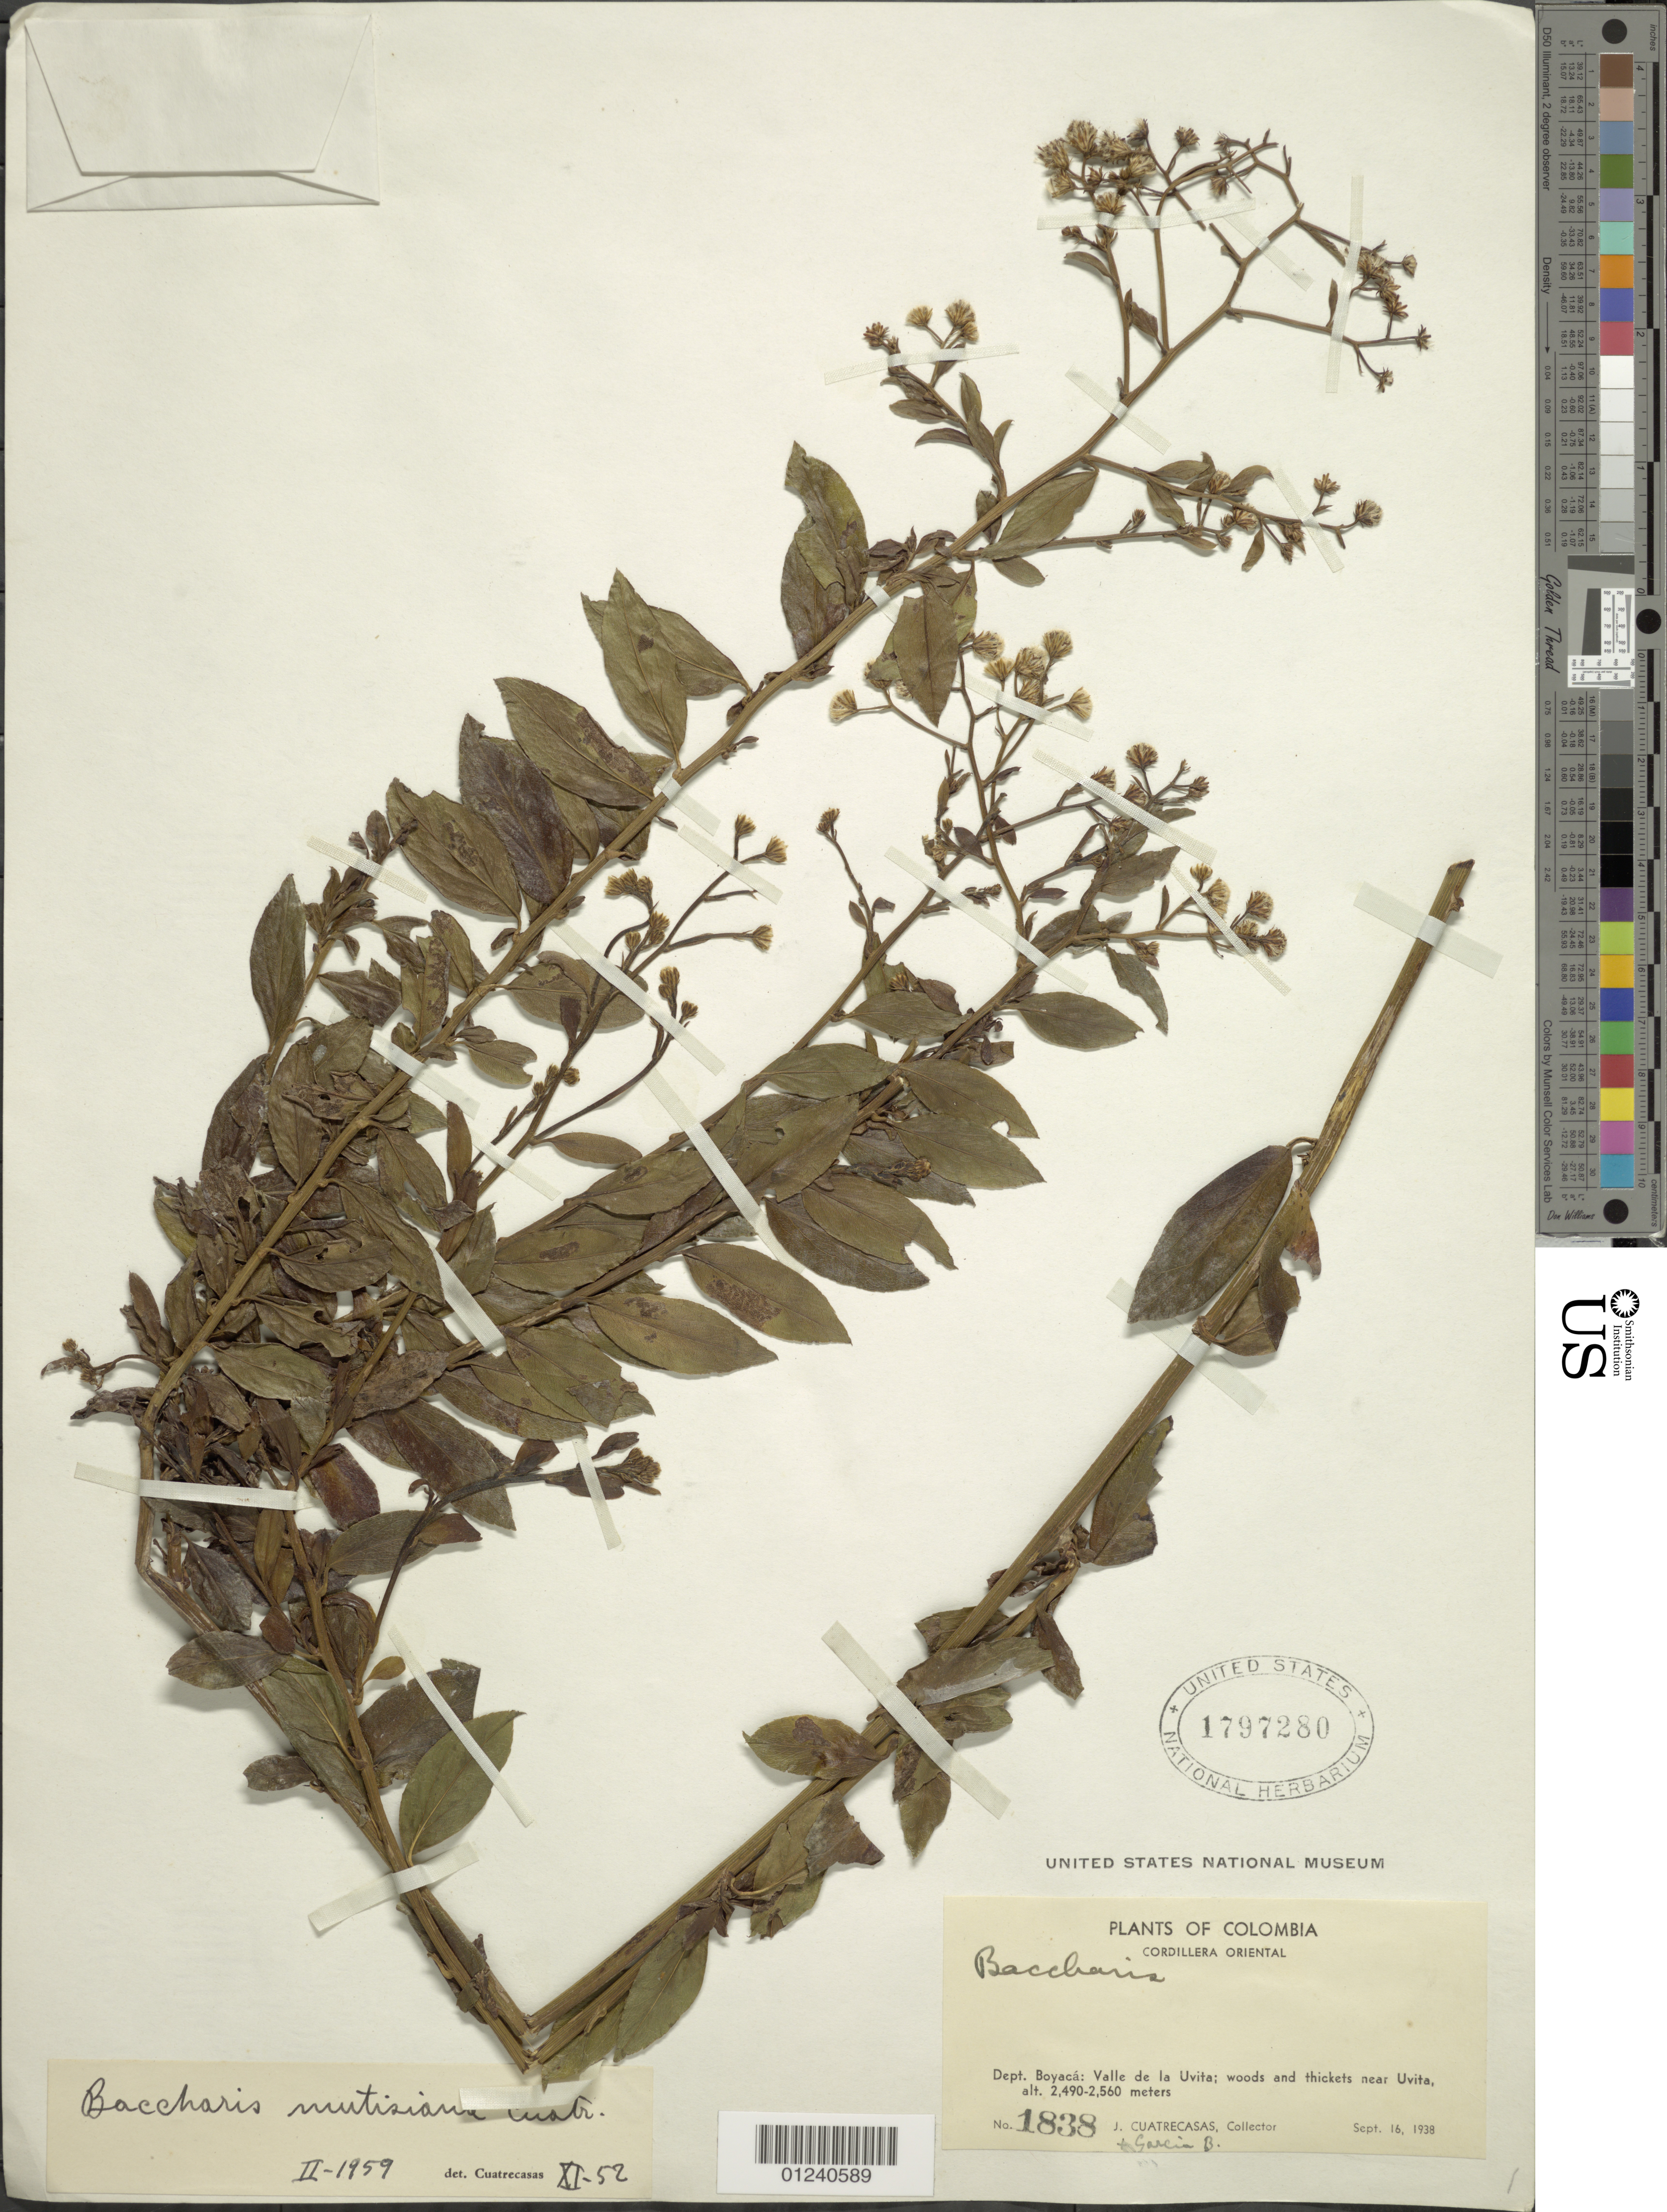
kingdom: Plantae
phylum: Tracheophyta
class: Magnoliopsida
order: Asterales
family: Asteraceae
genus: Baccharis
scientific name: Baccharis mutisiana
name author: Cuatrec.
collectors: J. Cuatrecasas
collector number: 1838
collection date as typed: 16 Sep 1938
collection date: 1938-09-16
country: Colombia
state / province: Boyacá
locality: Valle de La Uvita.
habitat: woods and thickets near Uvita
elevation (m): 2490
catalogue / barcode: US 1797280